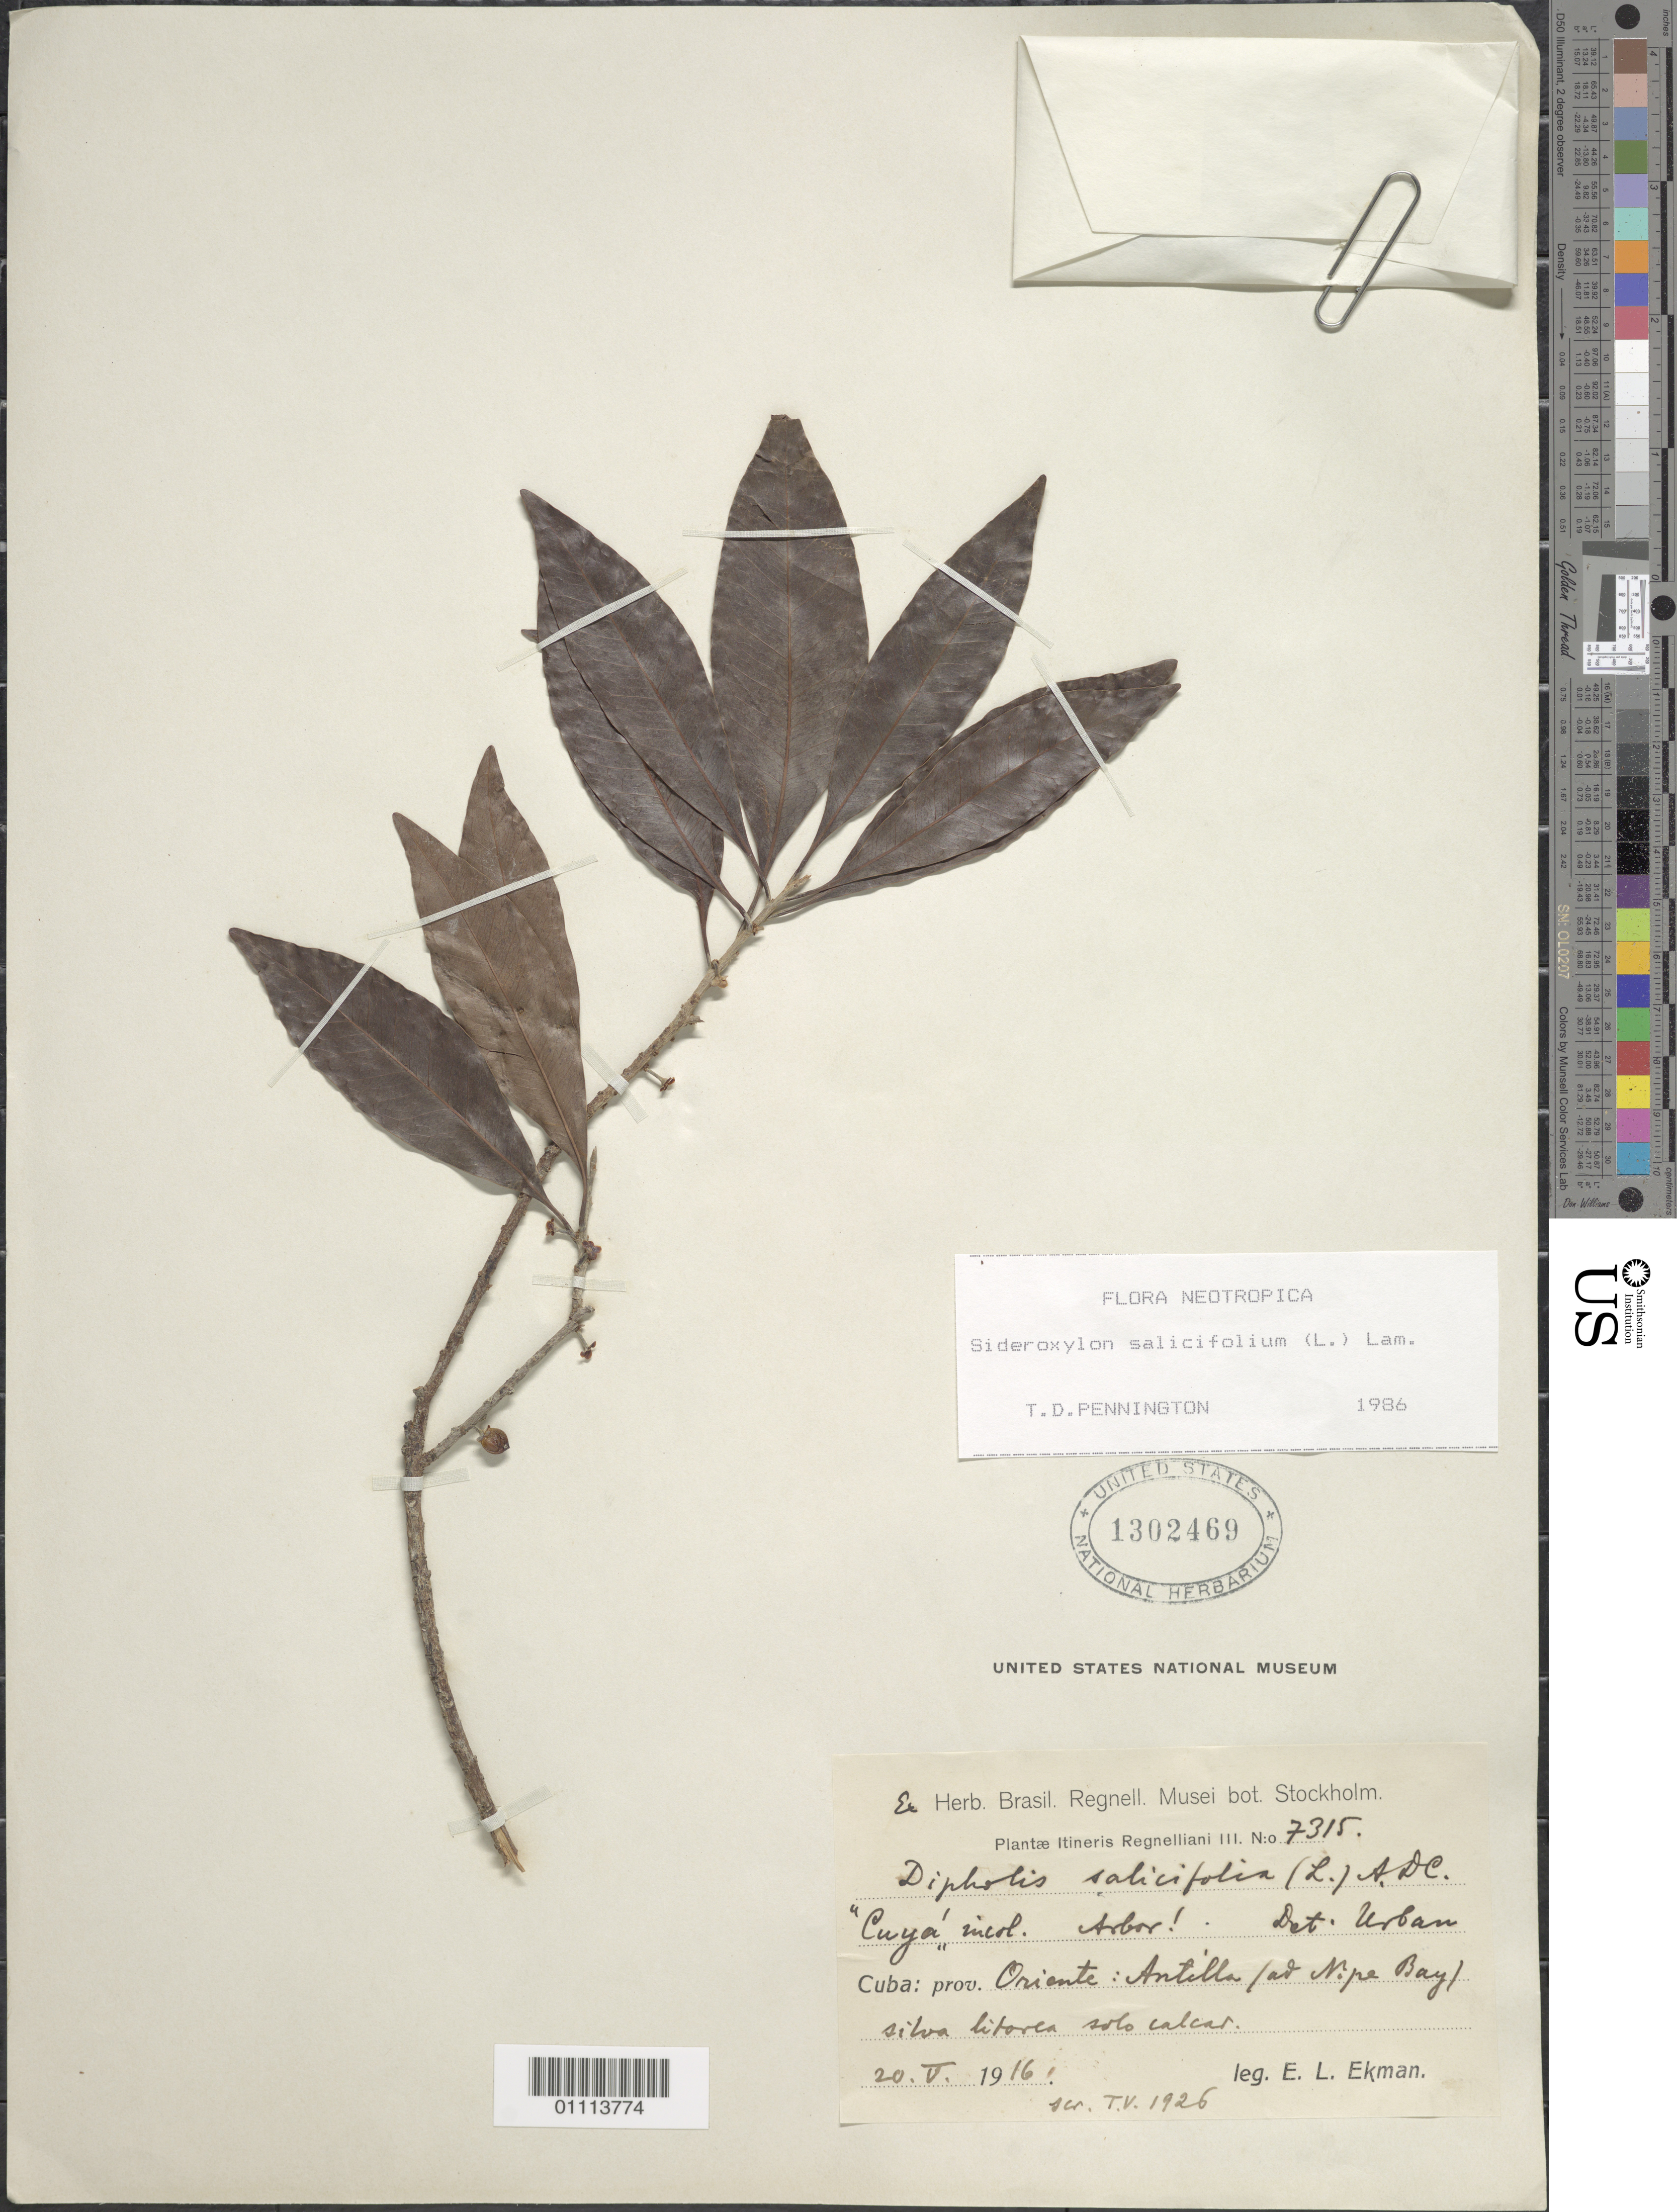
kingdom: Plantae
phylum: Tracheophyta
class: Magnoliopsida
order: Ericales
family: Sapotaceae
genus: Sideroxylon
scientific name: Sideroxylon salicifolium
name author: (L.) Lam.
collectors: E. L. Ekman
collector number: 7315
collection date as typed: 20 May 1916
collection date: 1916-05-20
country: Cuba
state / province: Holguín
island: Cuba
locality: Oriente: Antilla /at Nipe Bay/ silva litorea solo calcar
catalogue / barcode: US 1302468